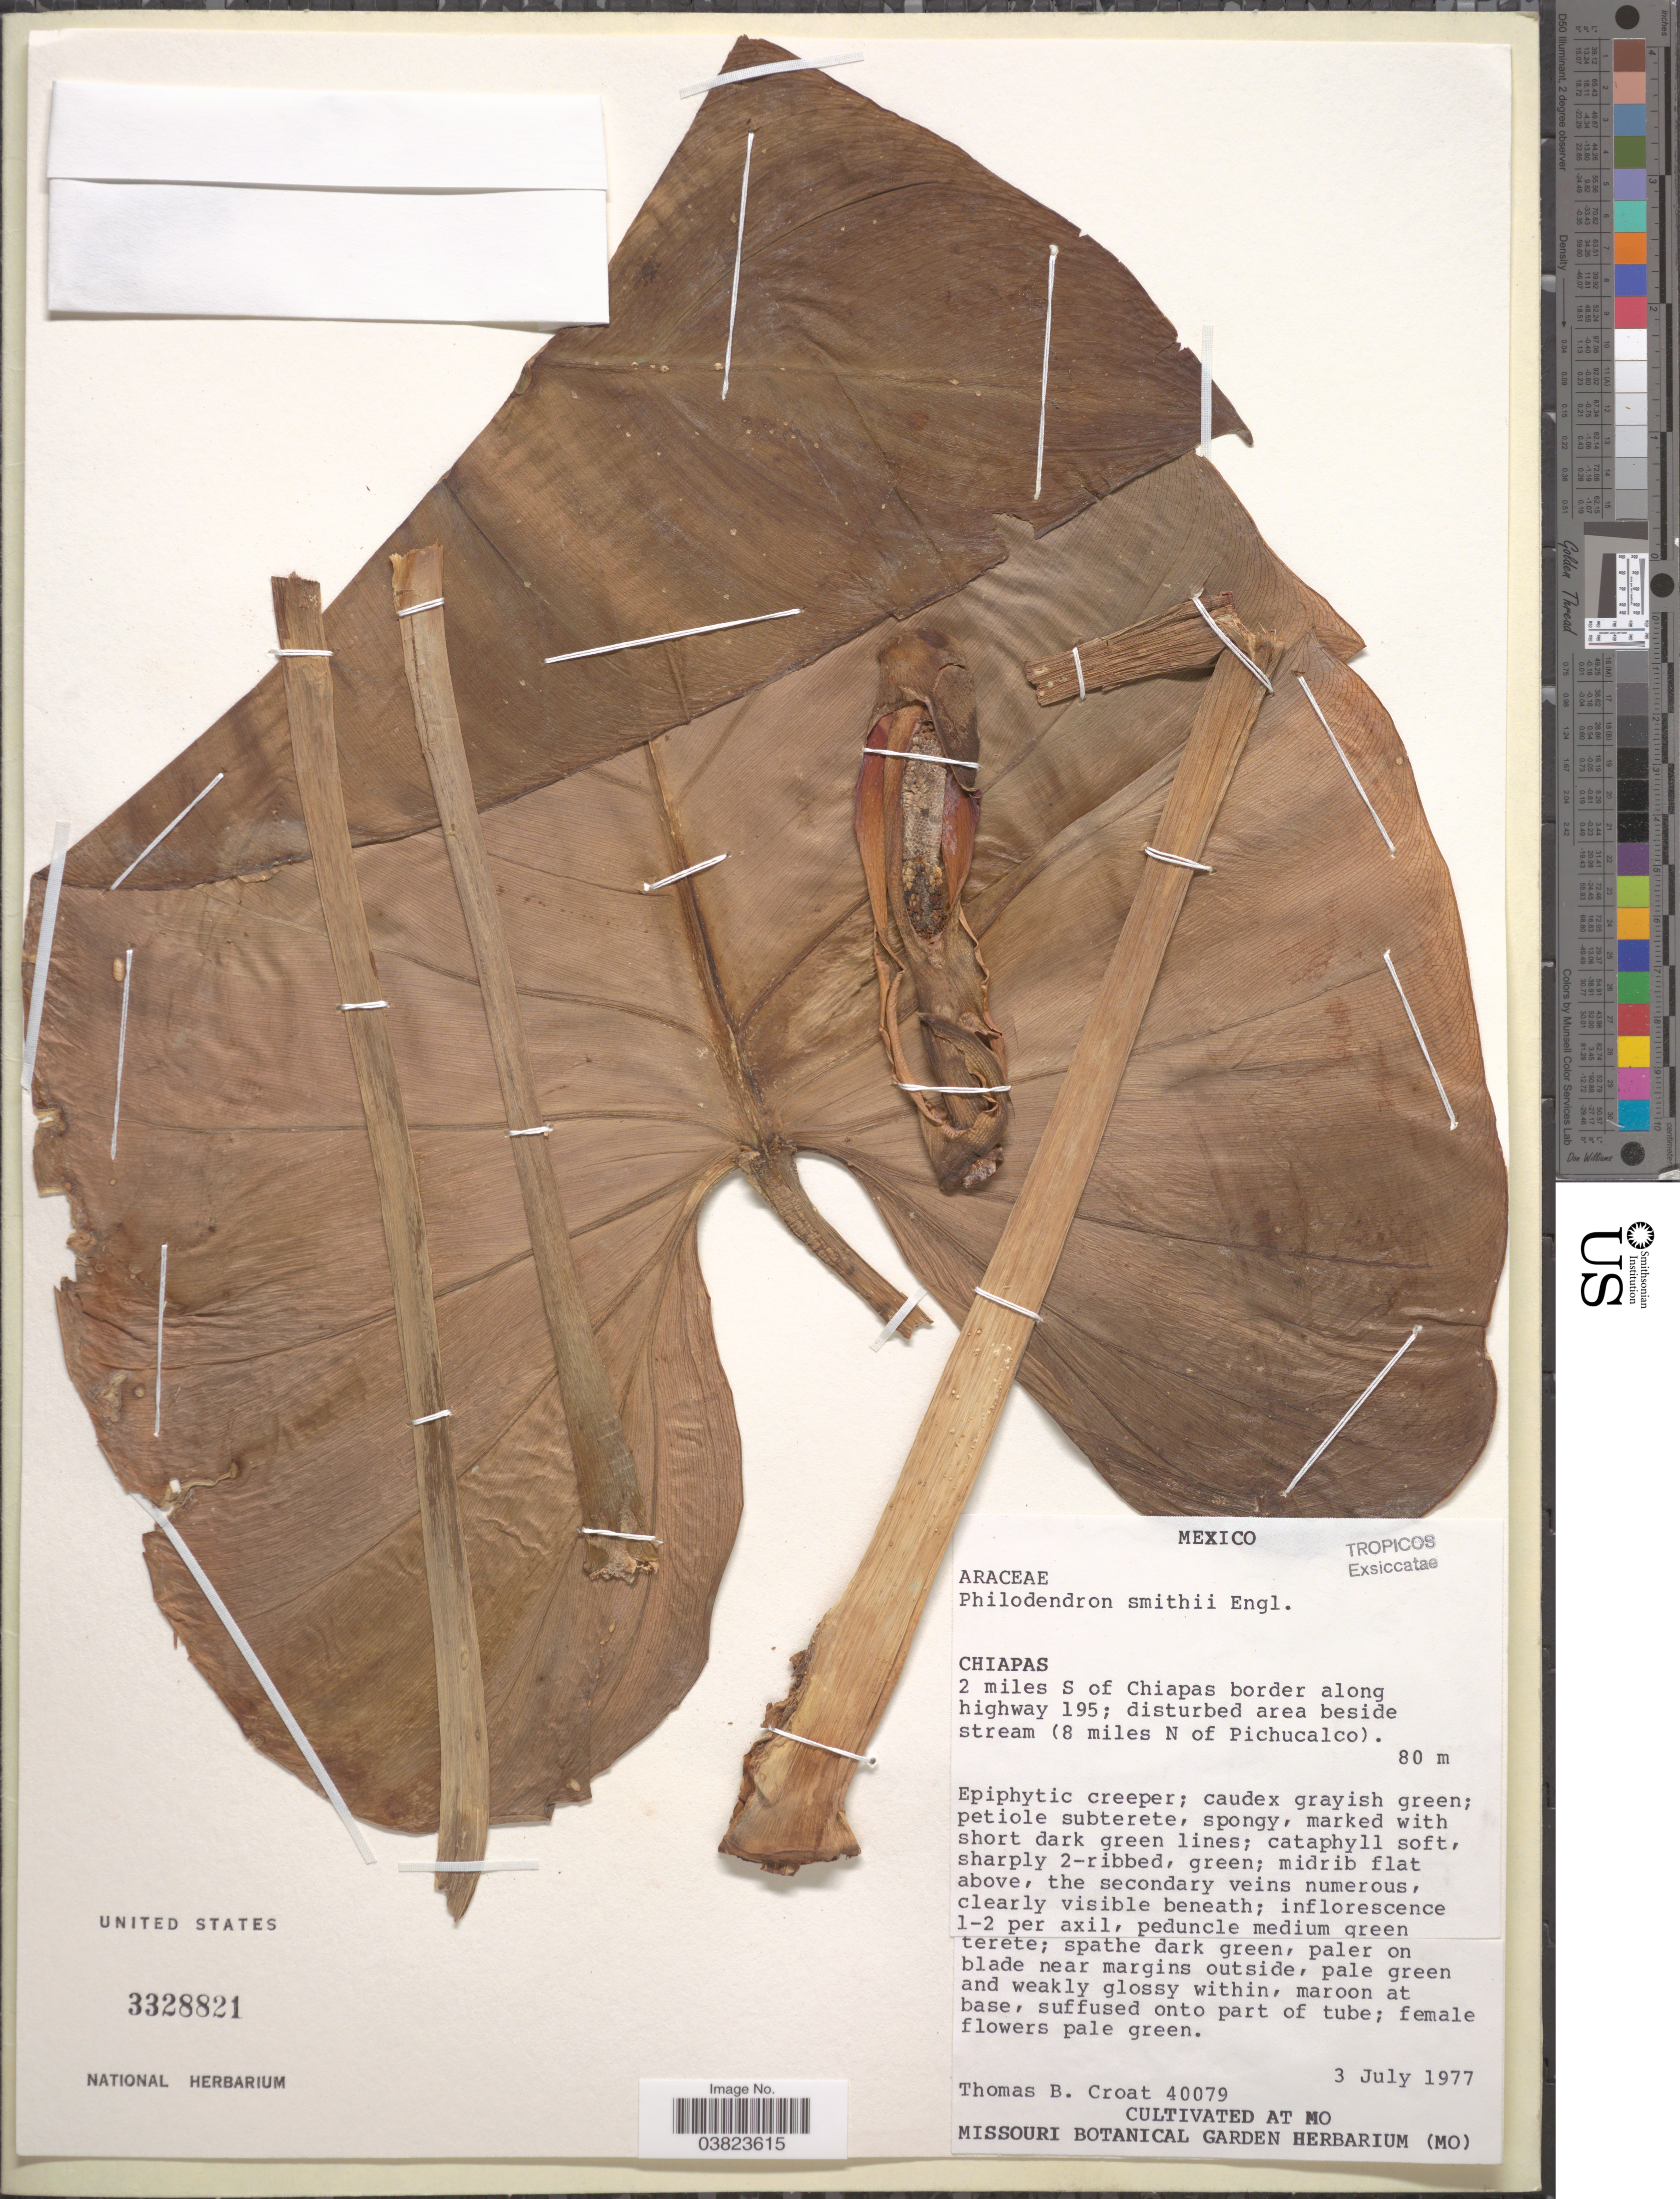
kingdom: Plantae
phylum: Tracheophyta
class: Liliopsida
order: Alismatales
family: Araceae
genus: Philodendron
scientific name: Philodendron smithii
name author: Engl.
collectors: T. B. Croat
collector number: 40079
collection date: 1977-07-03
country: Mexico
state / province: Chiapas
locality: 2 miles S of Chiapas border along highway 195; disturbed area beside stream (8 miles N of Pichucalco).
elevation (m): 80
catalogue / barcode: US 3328821